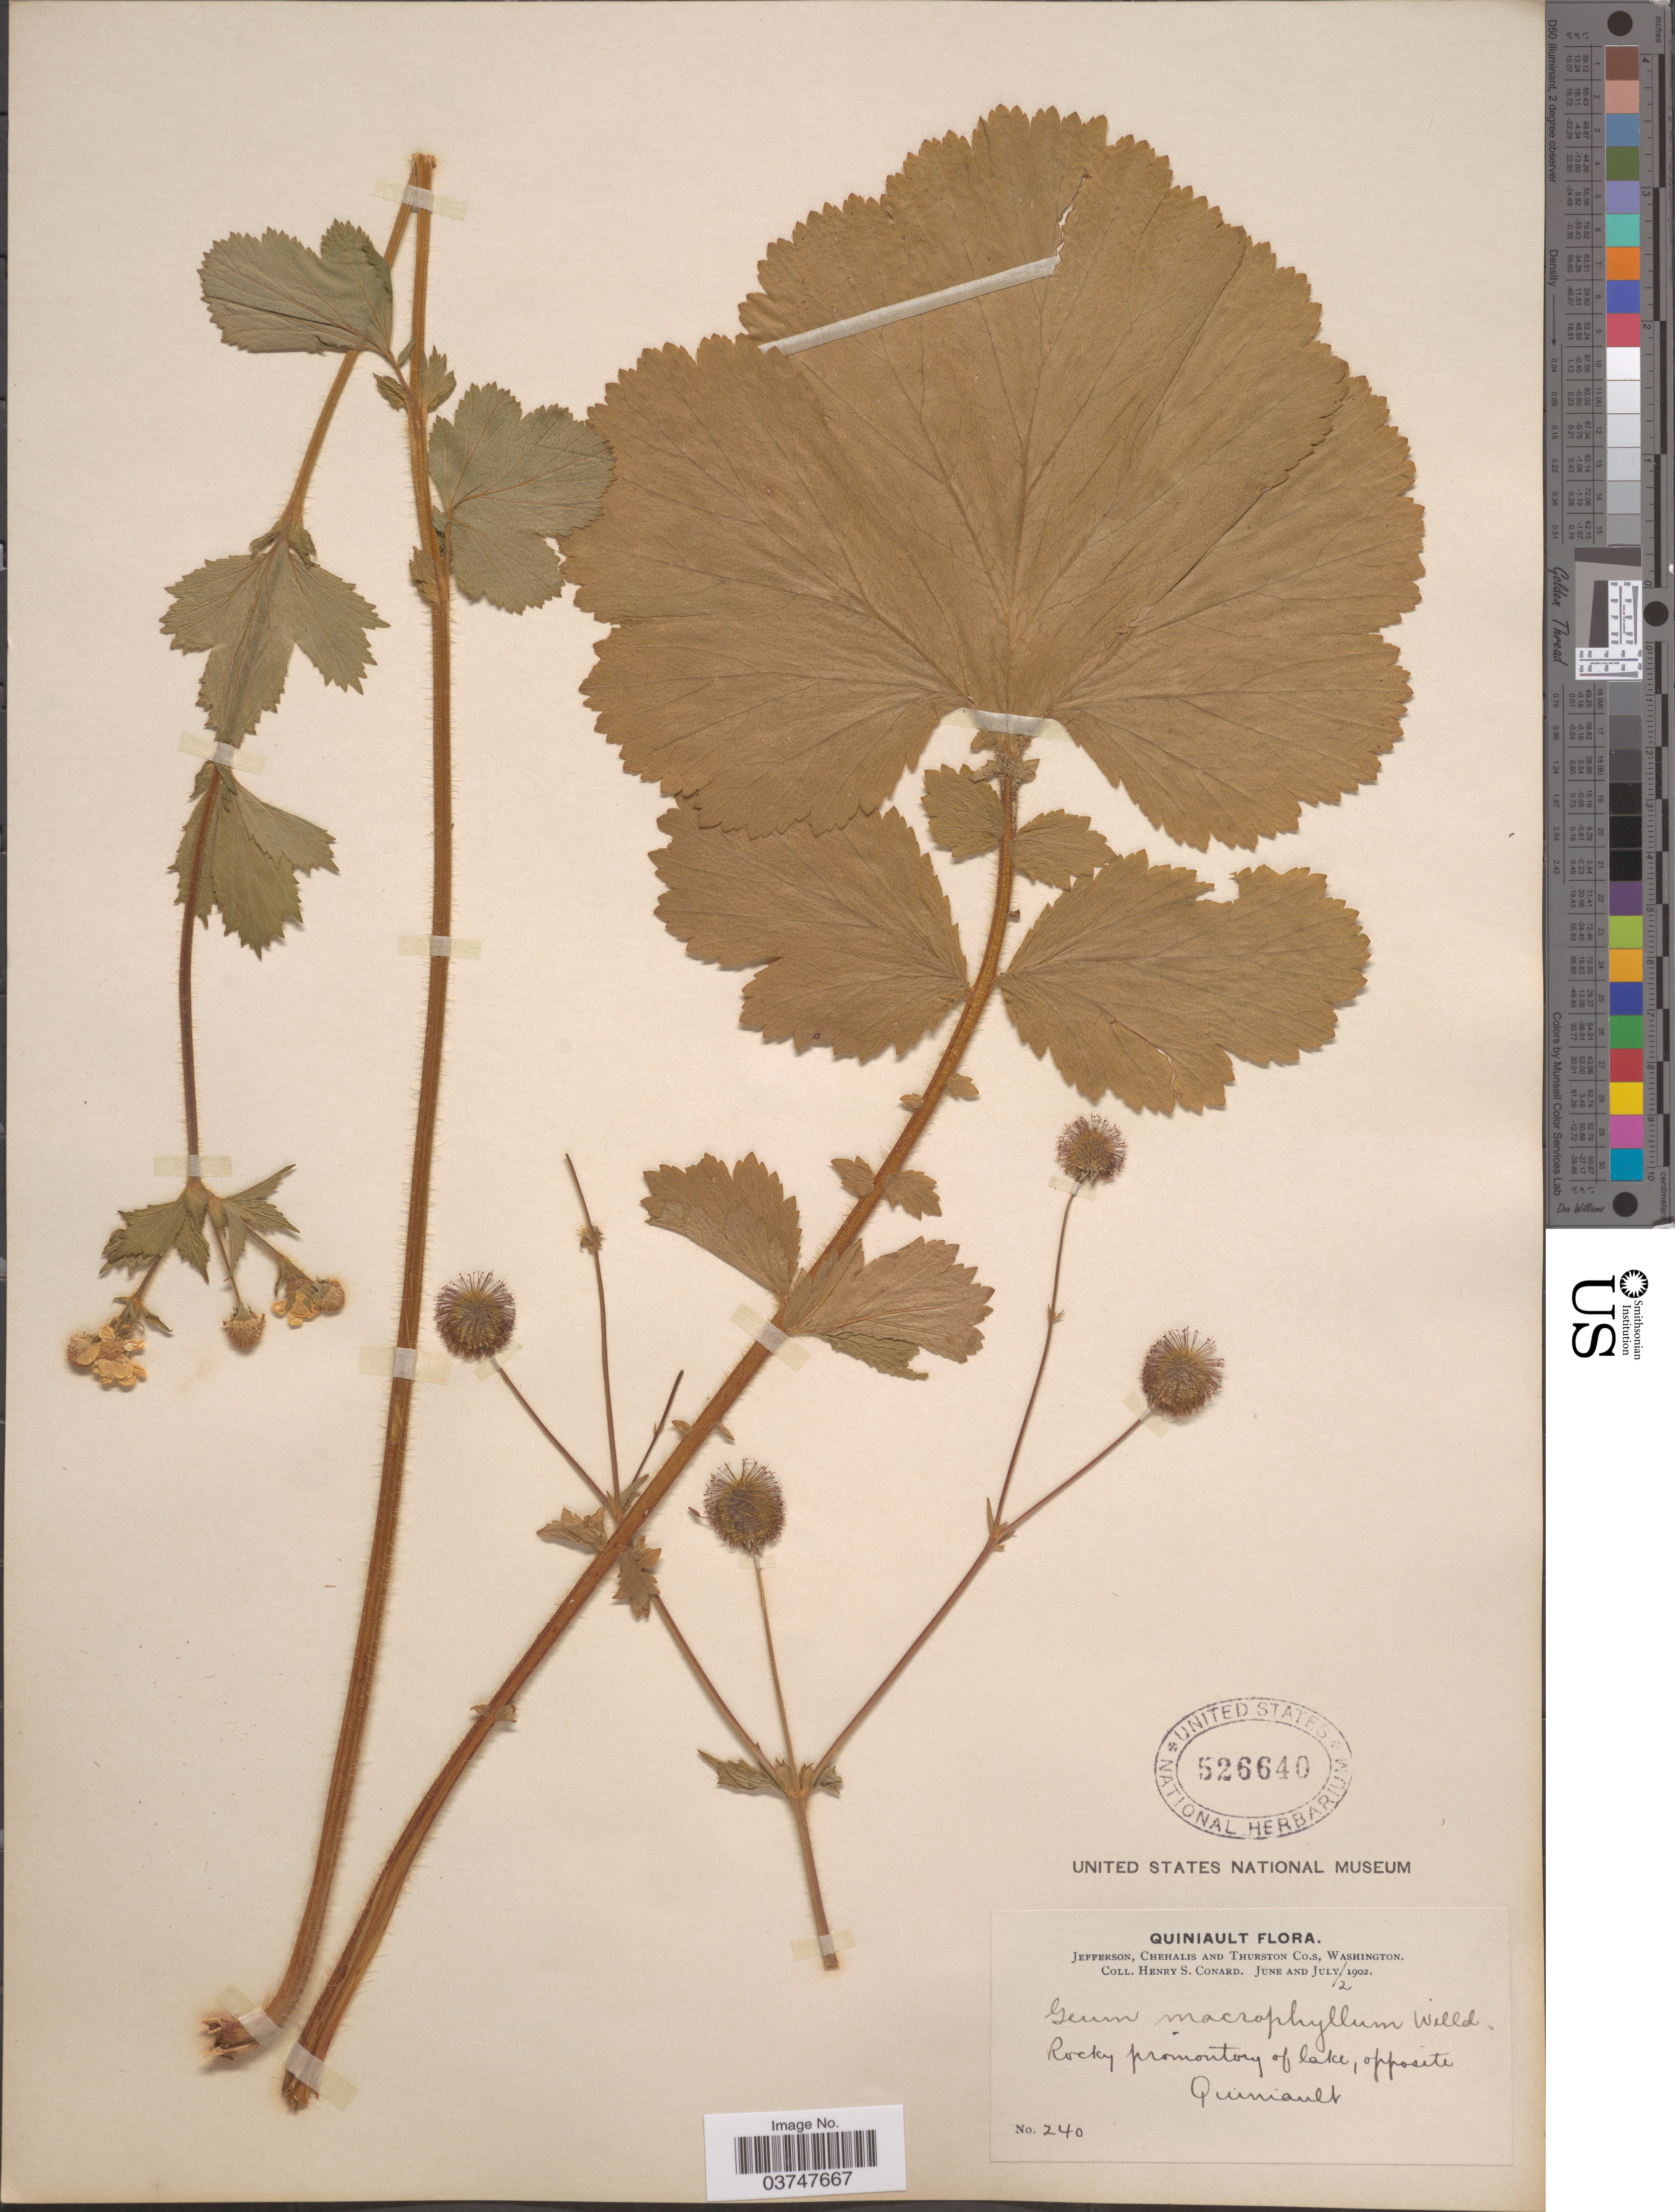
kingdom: Plantae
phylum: Tracheophyta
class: Magnoliopsida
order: Rosales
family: Rosaceae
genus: Geum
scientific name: Geum macrophyllum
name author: Willd.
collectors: H. S. Conard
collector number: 240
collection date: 1902-07-12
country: United States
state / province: Washington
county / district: Thurston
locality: Jefferson, Chehalis and Thurston Co.s. Opposite Quiniault.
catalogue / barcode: US 526640